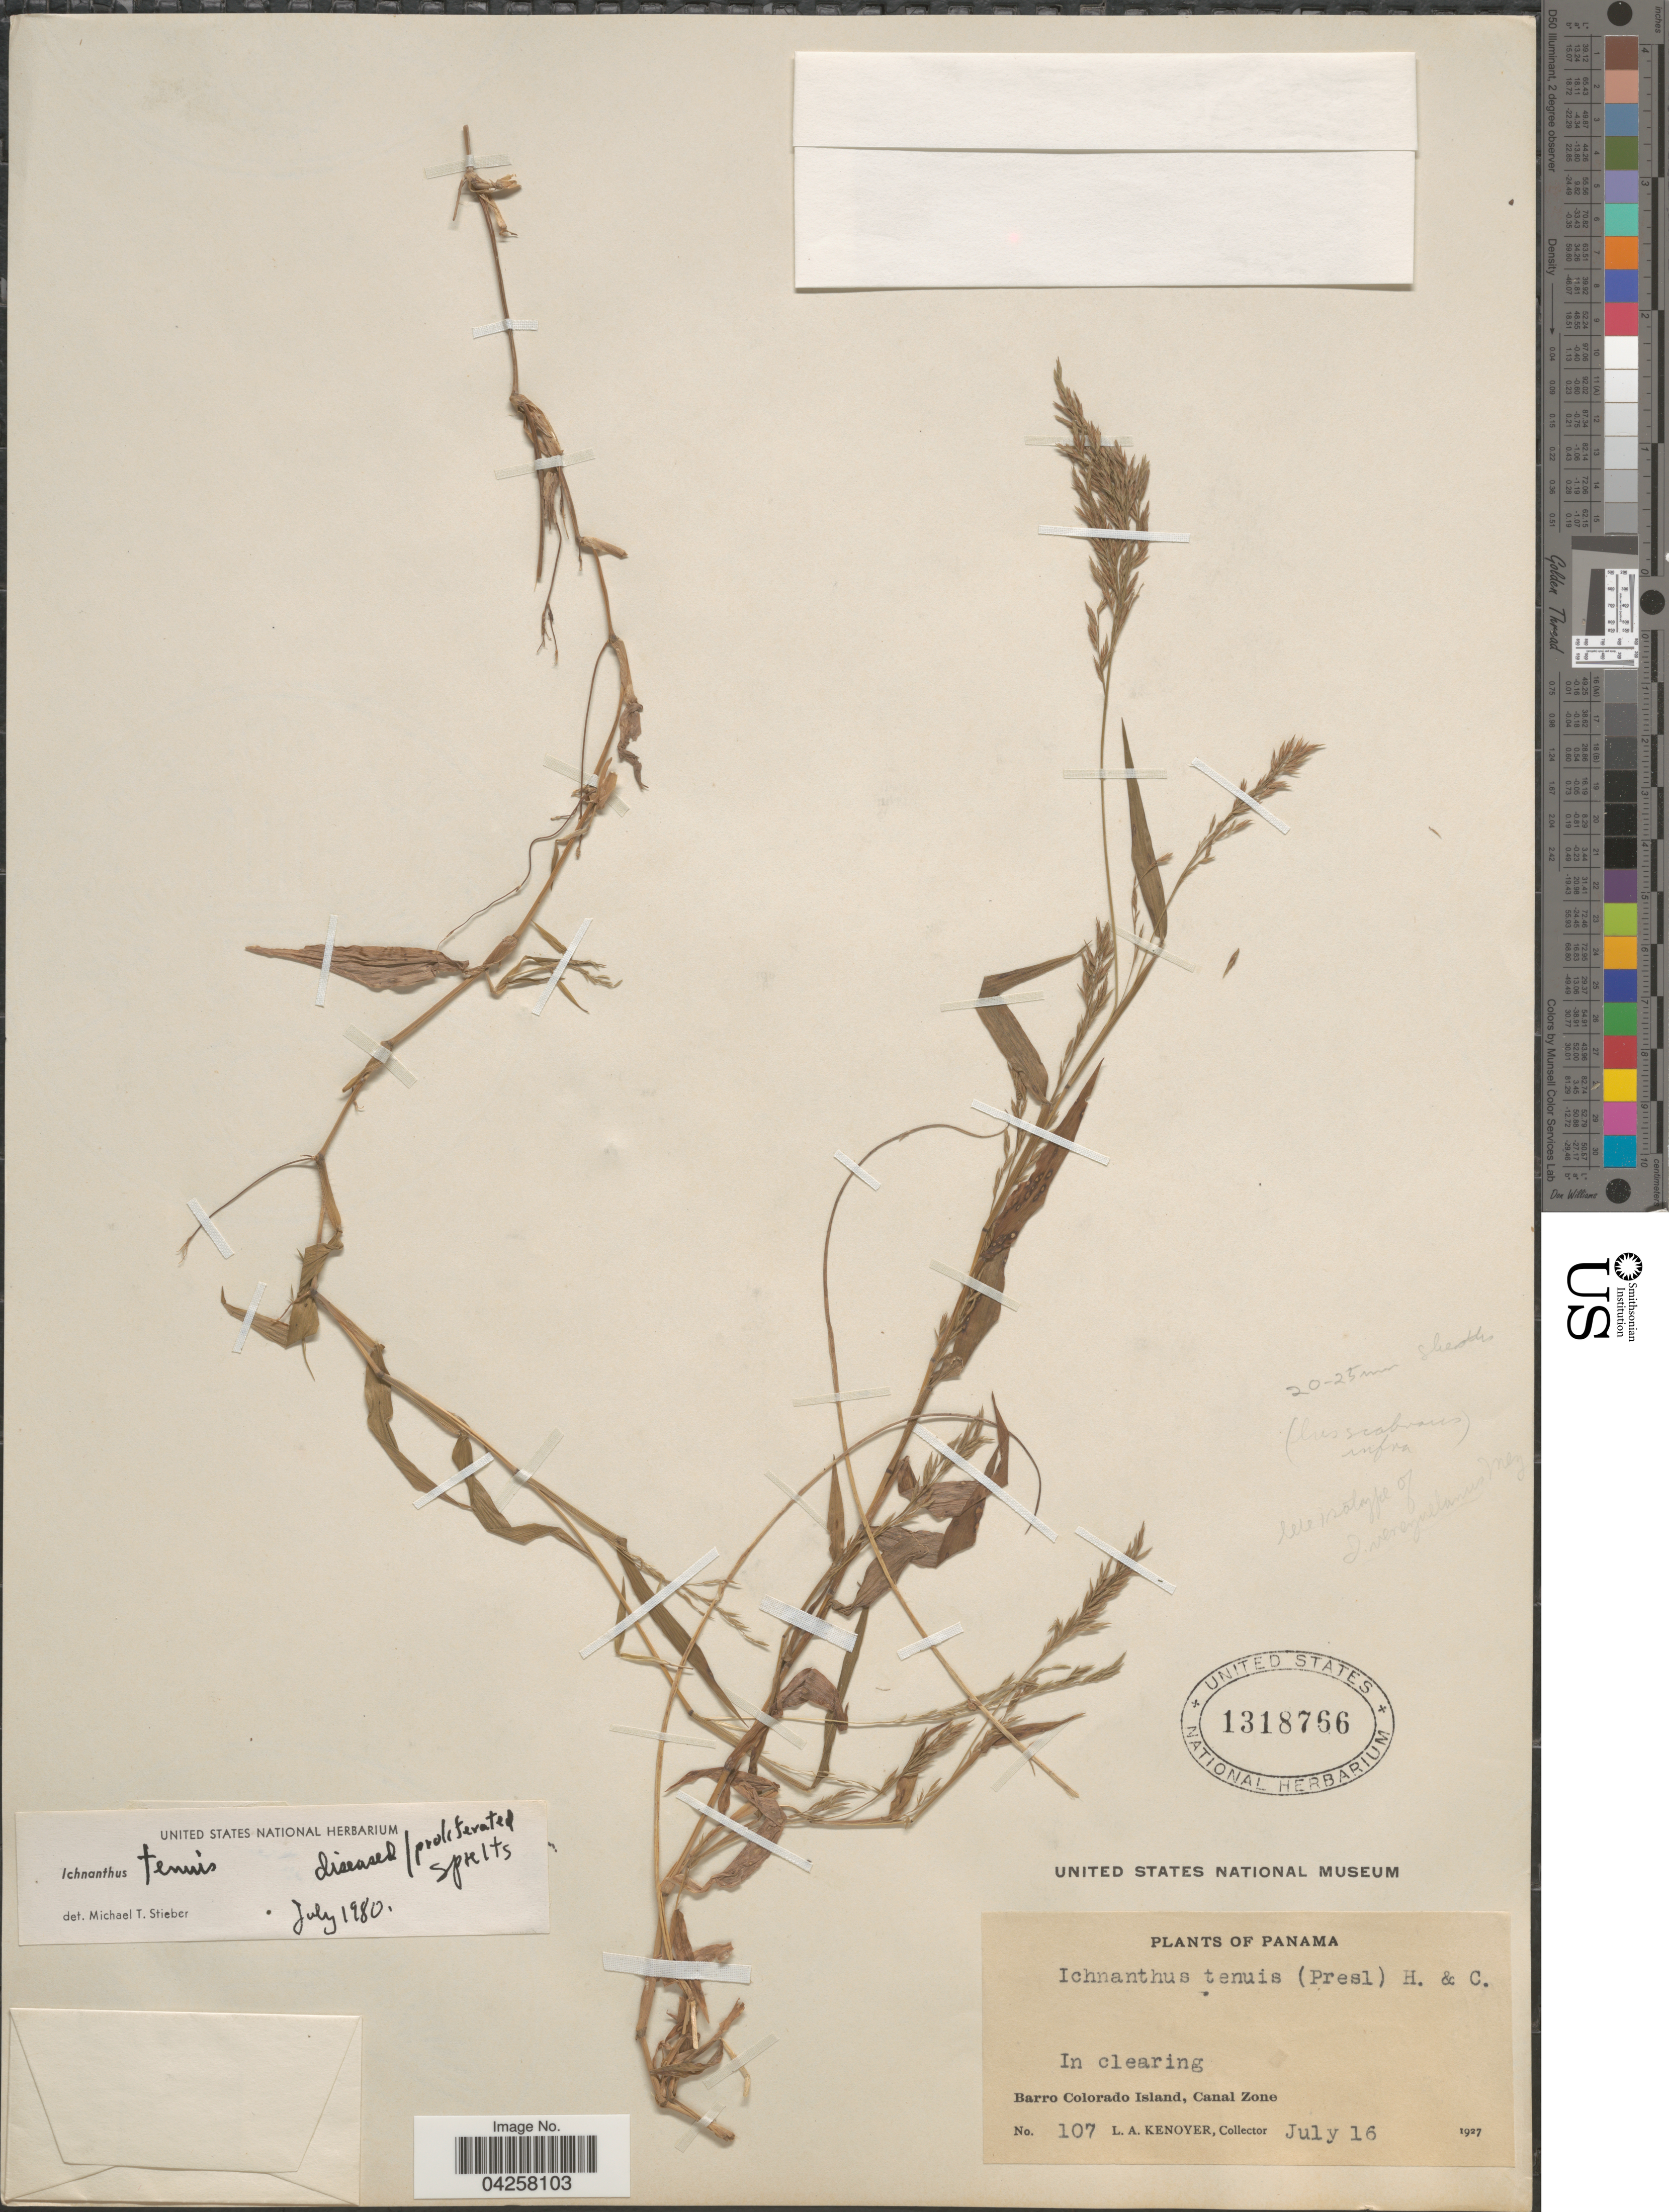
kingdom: Plantae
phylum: Tracheophyta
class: Liliopsida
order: Poales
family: Poaceae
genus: Ichnanthus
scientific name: Ichnanthus pallens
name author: (Sw.) Munro ex Benth.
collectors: L. Kenover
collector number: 107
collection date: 1927-07-16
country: Panama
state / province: Panamá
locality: In clearing. Barro Colorado Island, Canal Zone.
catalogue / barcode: US 1318766